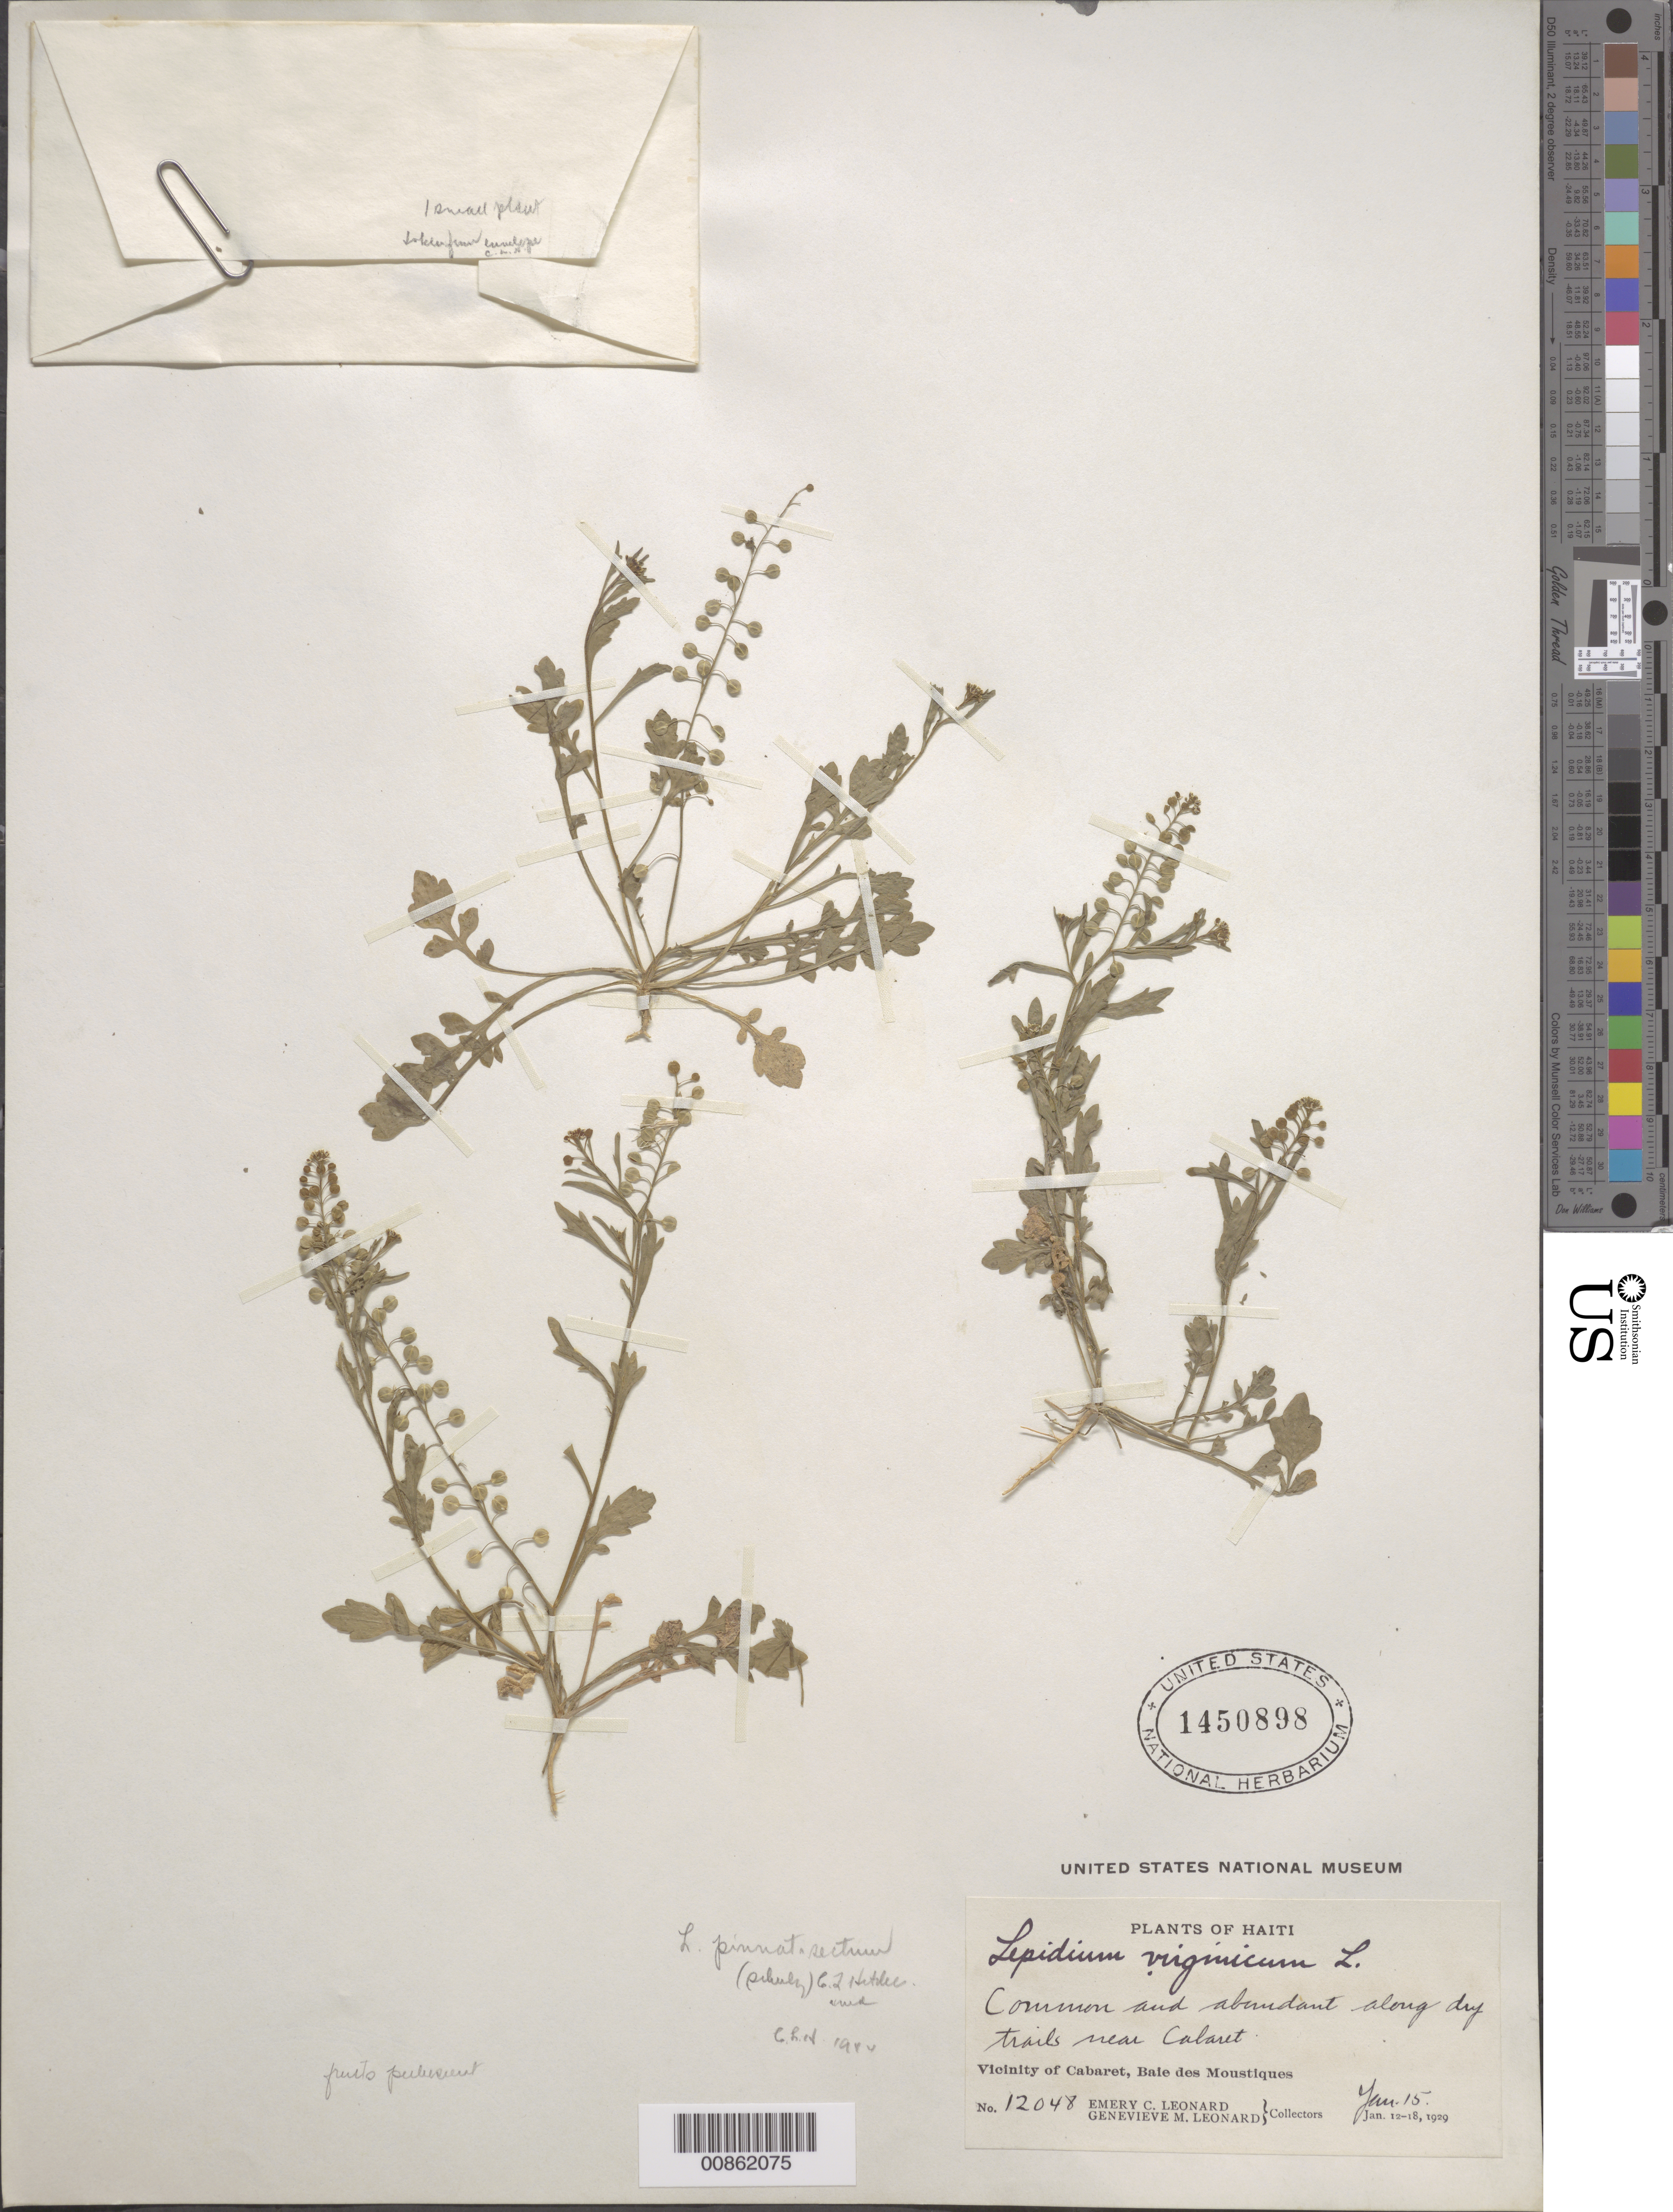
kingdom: Plantae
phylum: Tracheophyta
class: Magnoliopsida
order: Brassicales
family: Brassicaceae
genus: Lepidium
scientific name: Lepidium virginicum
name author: L.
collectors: E. C. Leonard & G. M. Leonard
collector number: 12048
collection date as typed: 15 Jan 1929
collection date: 1929-01-15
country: Haiti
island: Hispaniola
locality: Vicinity of Cabaret, Baie des Moustiques.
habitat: Along dry trails.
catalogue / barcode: US 1450898